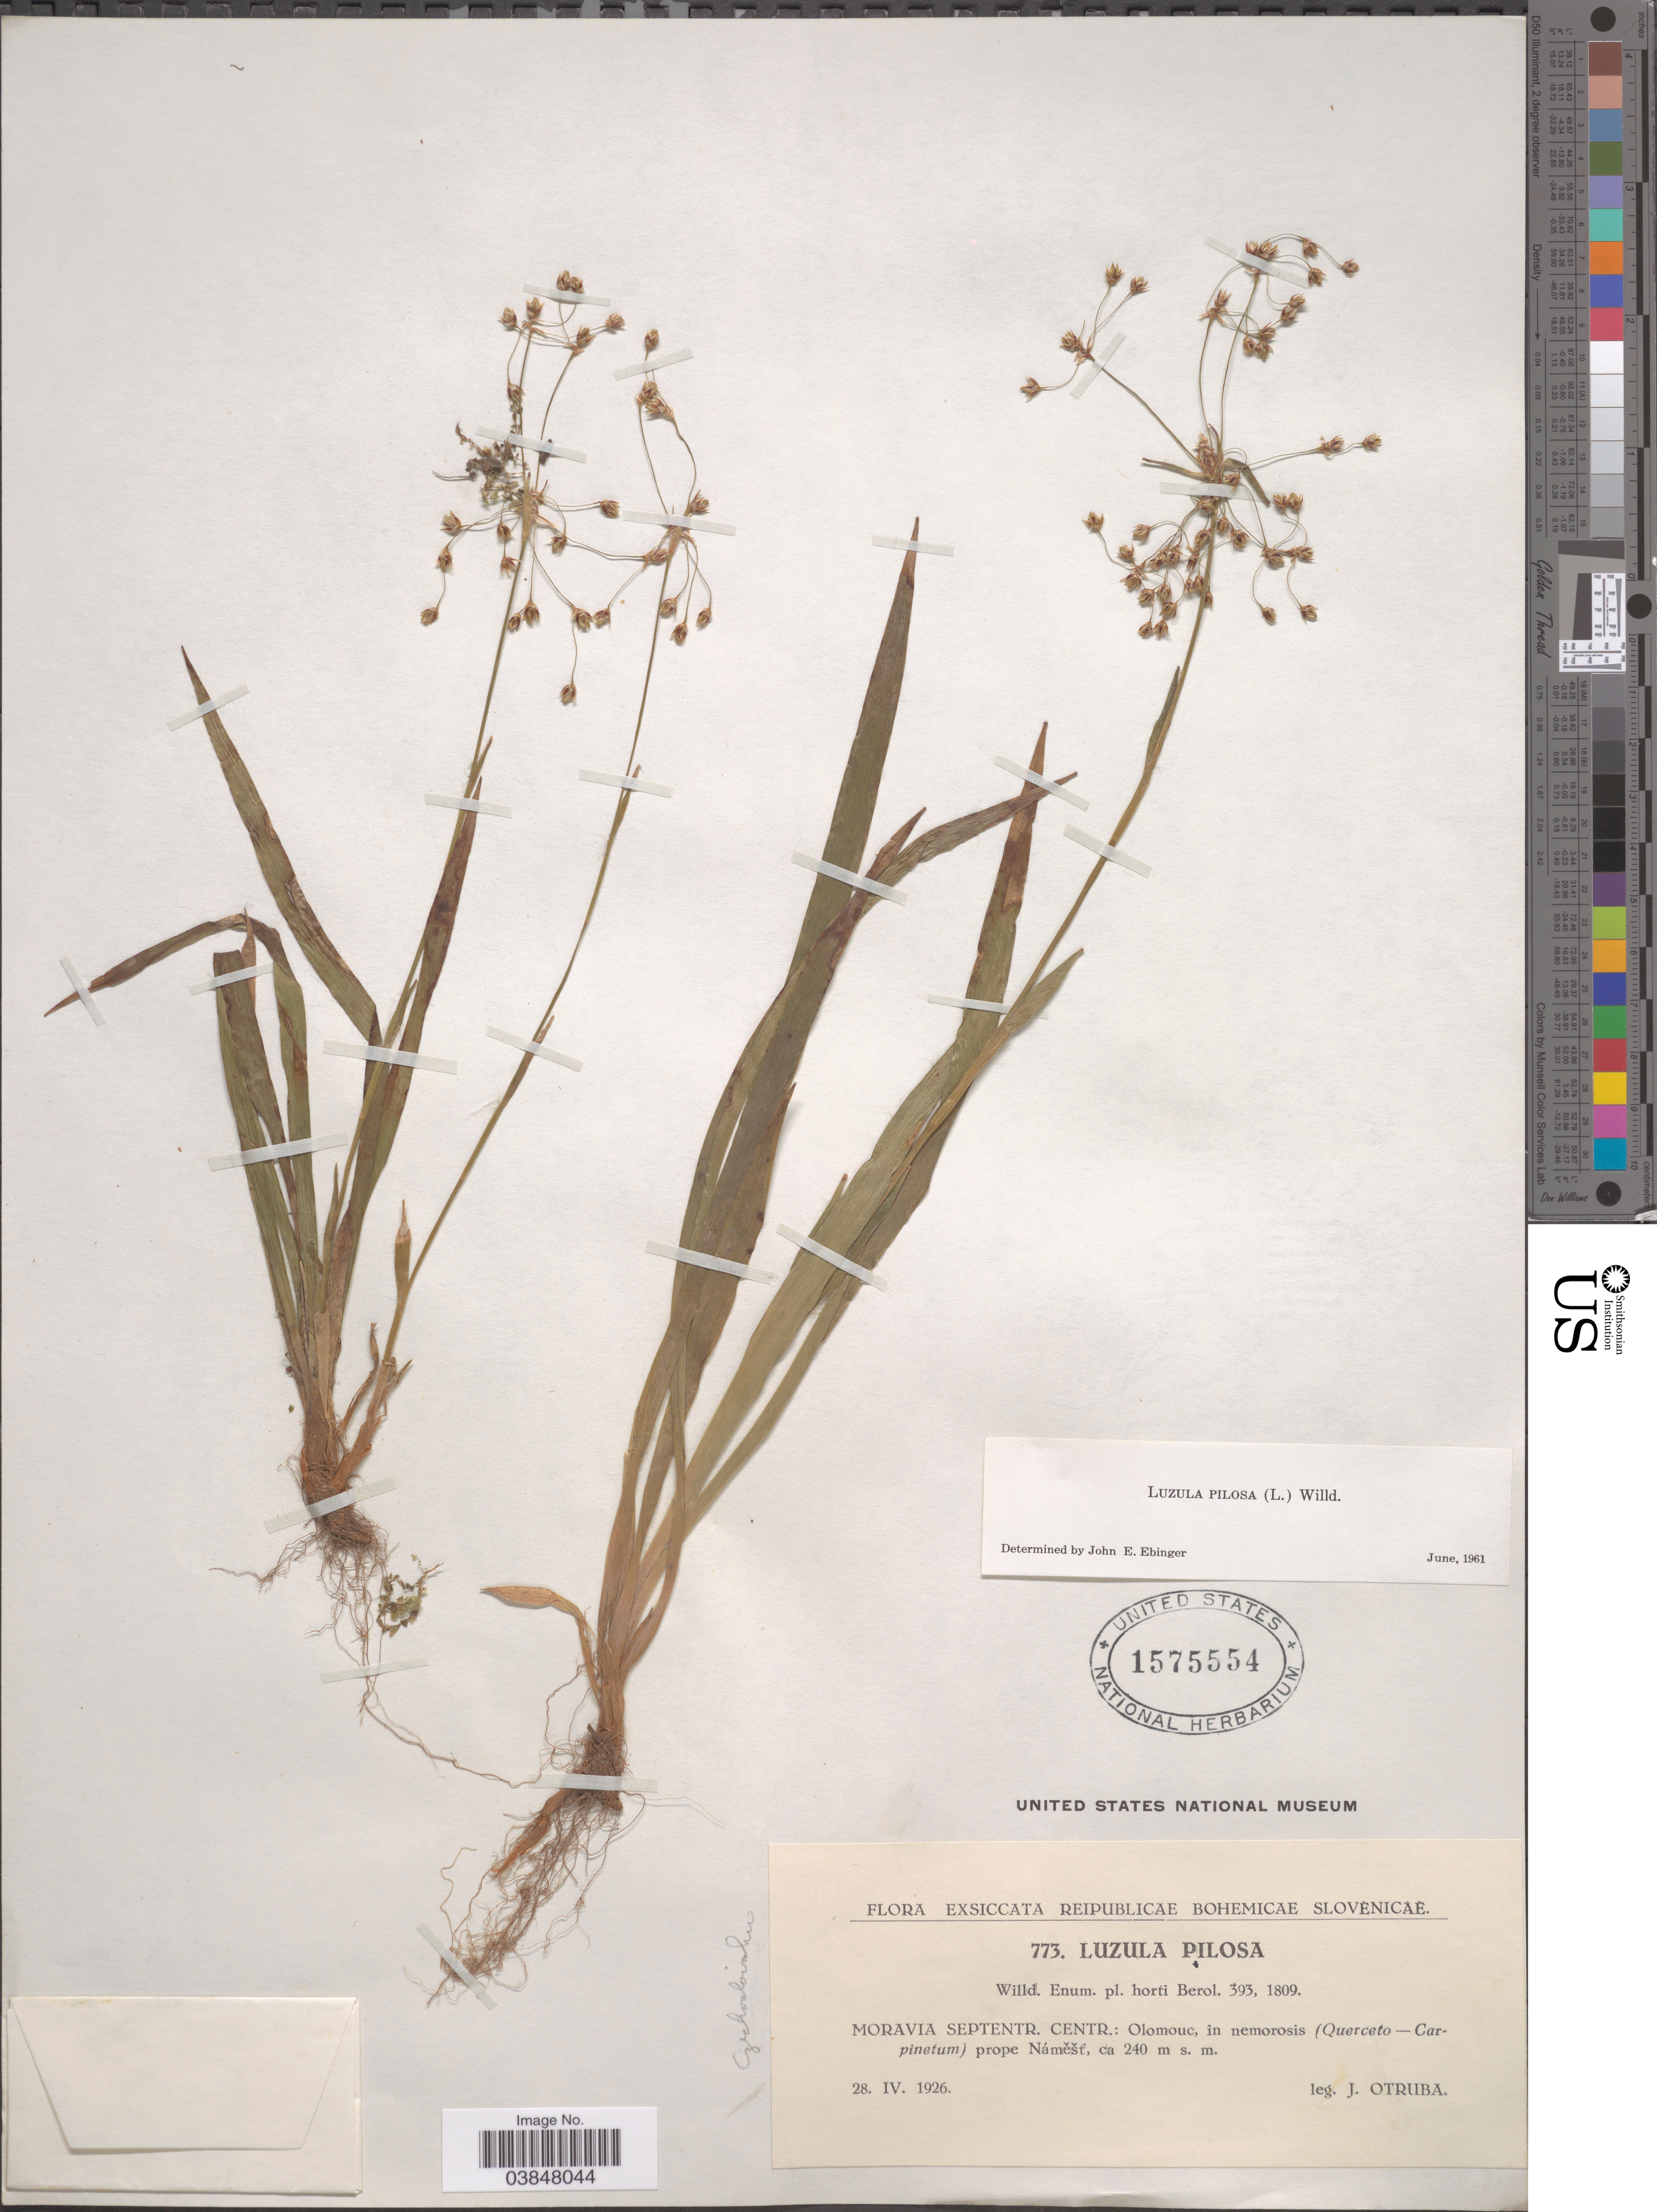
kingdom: Plantae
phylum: Tracheophyta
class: Liliopsida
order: Poales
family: Juncaceae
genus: Luzula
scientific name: Luzula pilosa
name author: (L.) Willd.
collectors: J. Otruba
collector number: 773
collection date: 1926-04-28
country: Czechia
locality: Moravia Septentr. Centr.: Olomouc, in nemorosis (Querceto - Carpinetum) prope Námest.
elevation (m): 240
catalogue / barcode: US 1575554